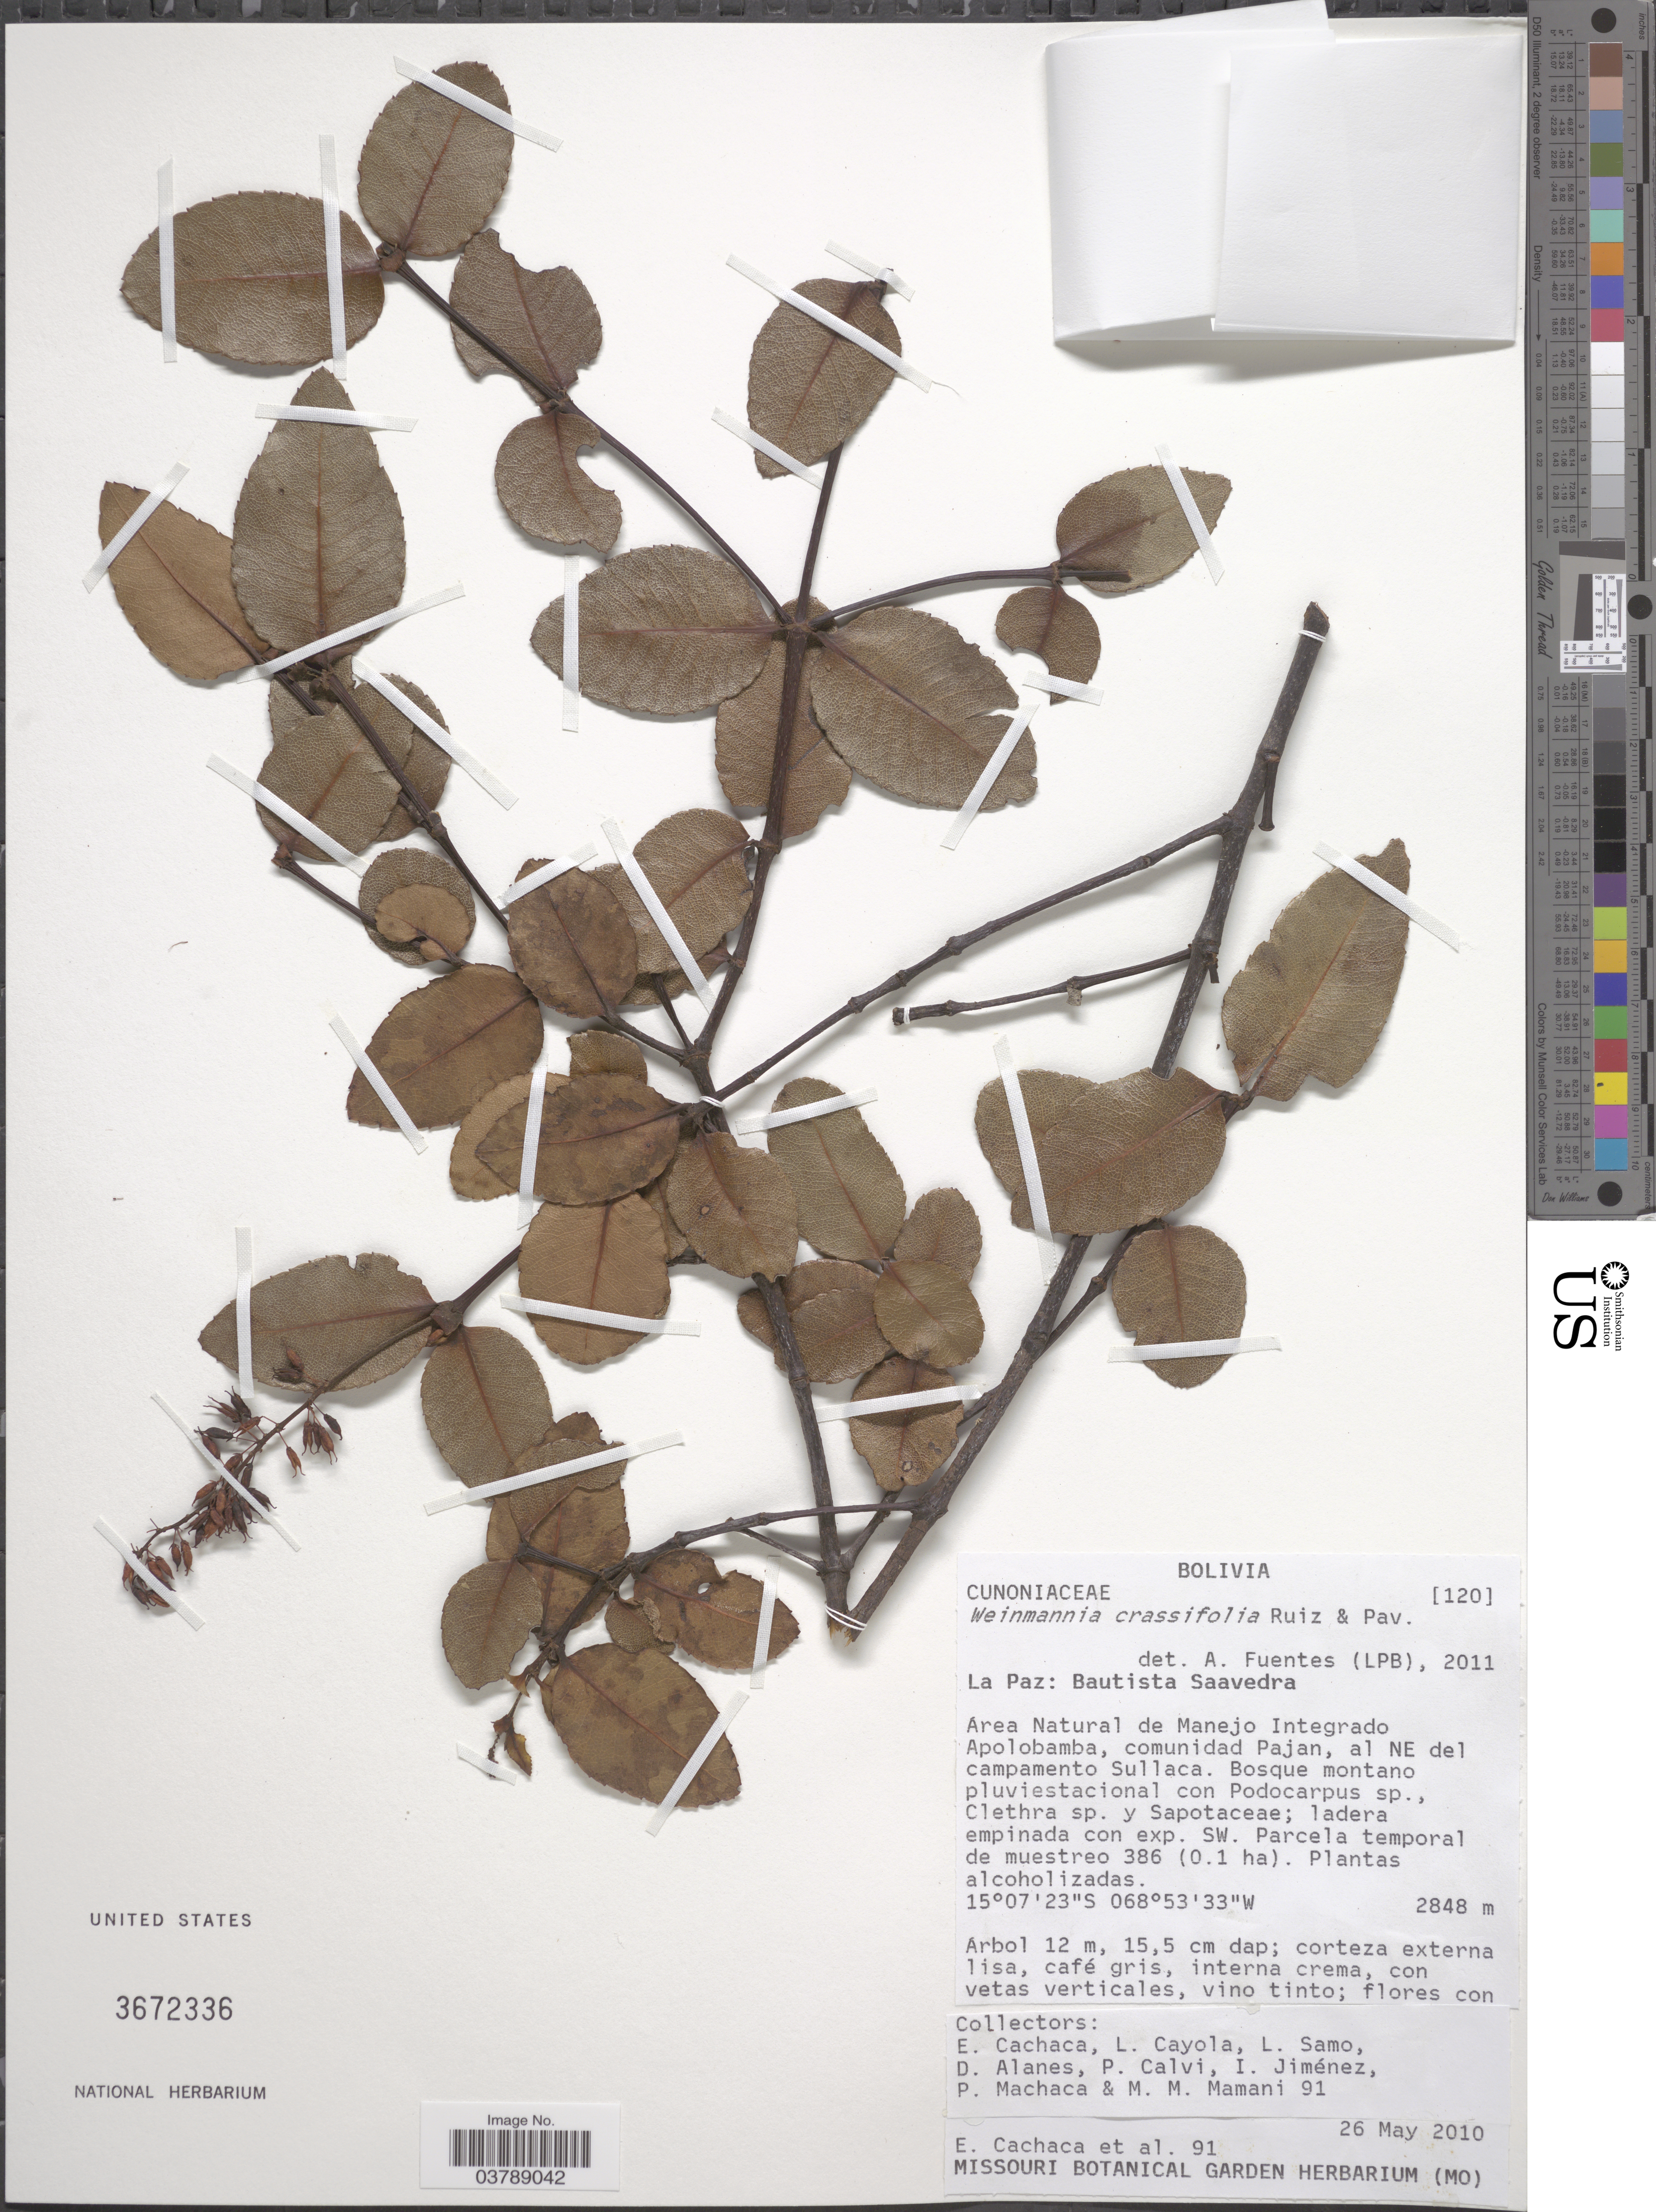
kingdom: Plantae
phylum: Tracheophyta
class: Magnoliopsida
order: Oxalidales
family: Cunoniaceae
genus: Weinmannia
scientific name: Weinmannia crassifolia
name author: Ruiz & Pav.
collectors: E. Cachaca, L. Cayola, L. Samo, D. Alanes & et al.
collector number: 91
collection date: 2010-05-26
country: Bolivia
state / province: La Paz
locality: Bautista Saavedra. Area Natural de Manejo Integrado Apolobamba, comunidad Pajan, al NE del campamento Sullaca.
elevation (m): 2848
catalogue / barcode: US 3672336